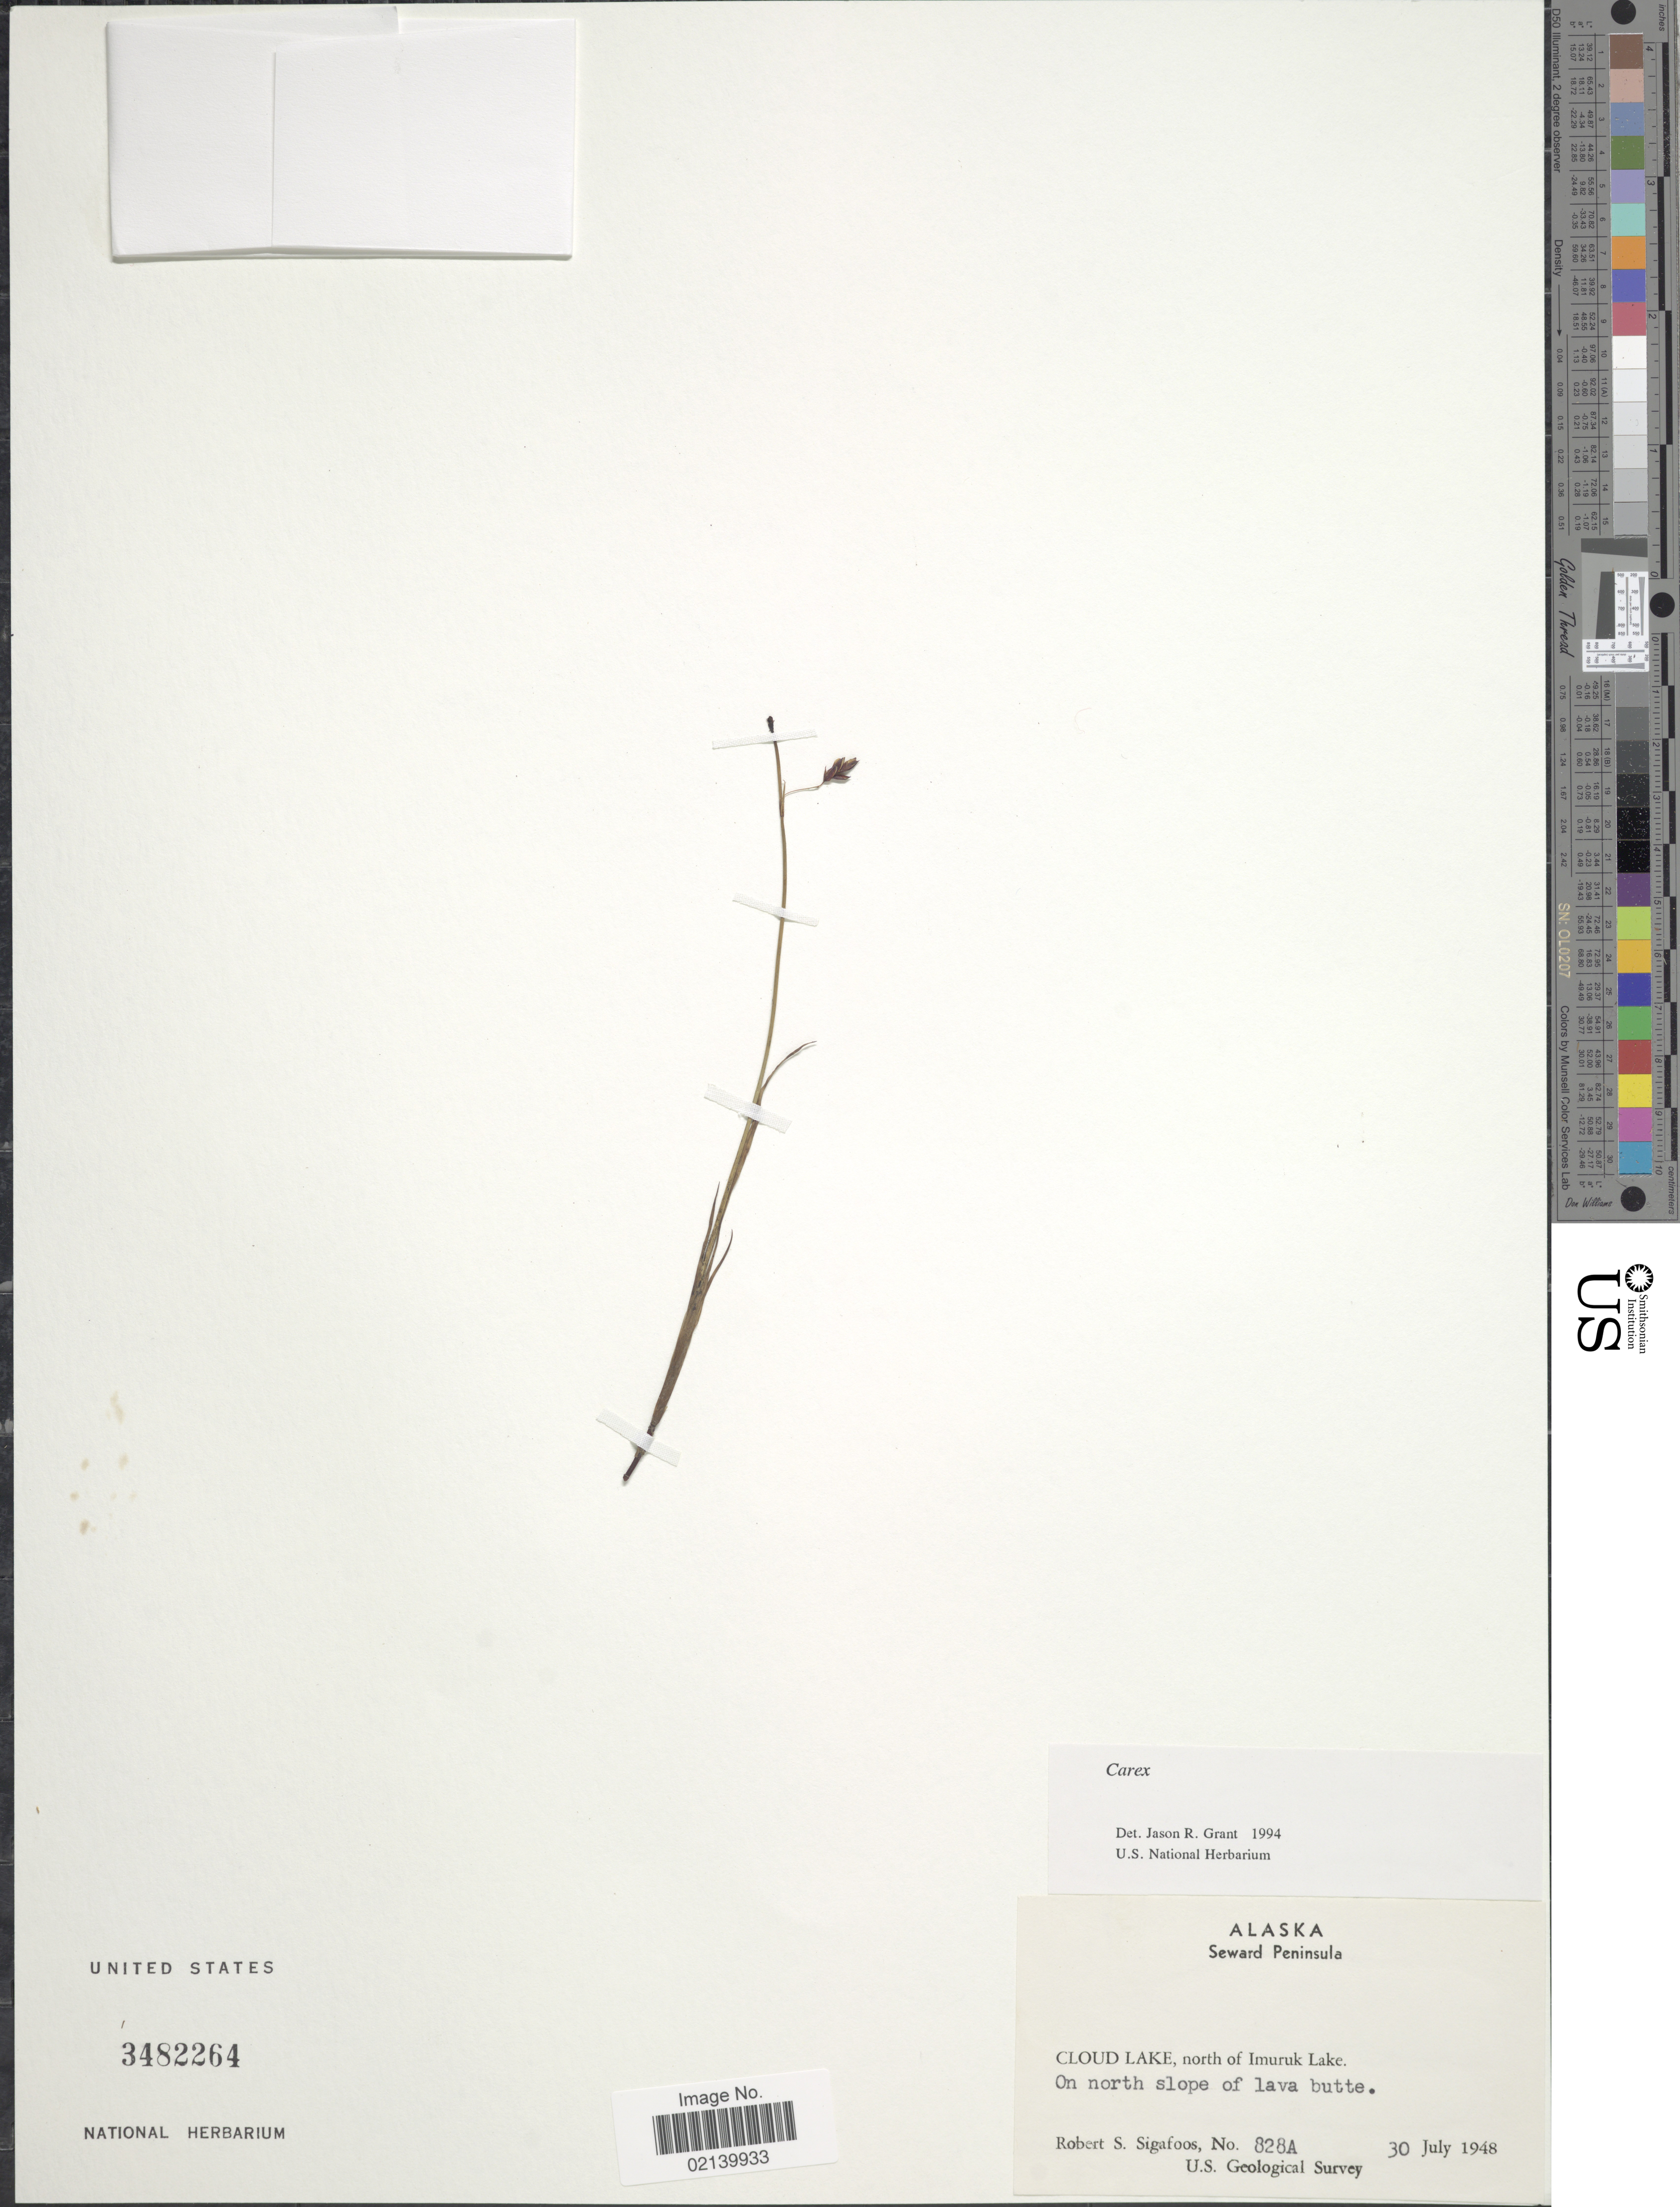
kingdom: Plantae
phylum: Tracheophyta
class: Liliopsida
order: Poales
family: Cyperaceae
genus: Carex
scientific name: Carex sp.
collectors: R. Sigafoos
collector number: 828A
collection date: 1948-07-30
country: United States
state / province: Alaska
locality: Alaska, Seward Peninsula. Cloud Lake, north of Imuruk Lake, On north slope of lava butte.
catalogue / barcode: US 3482264